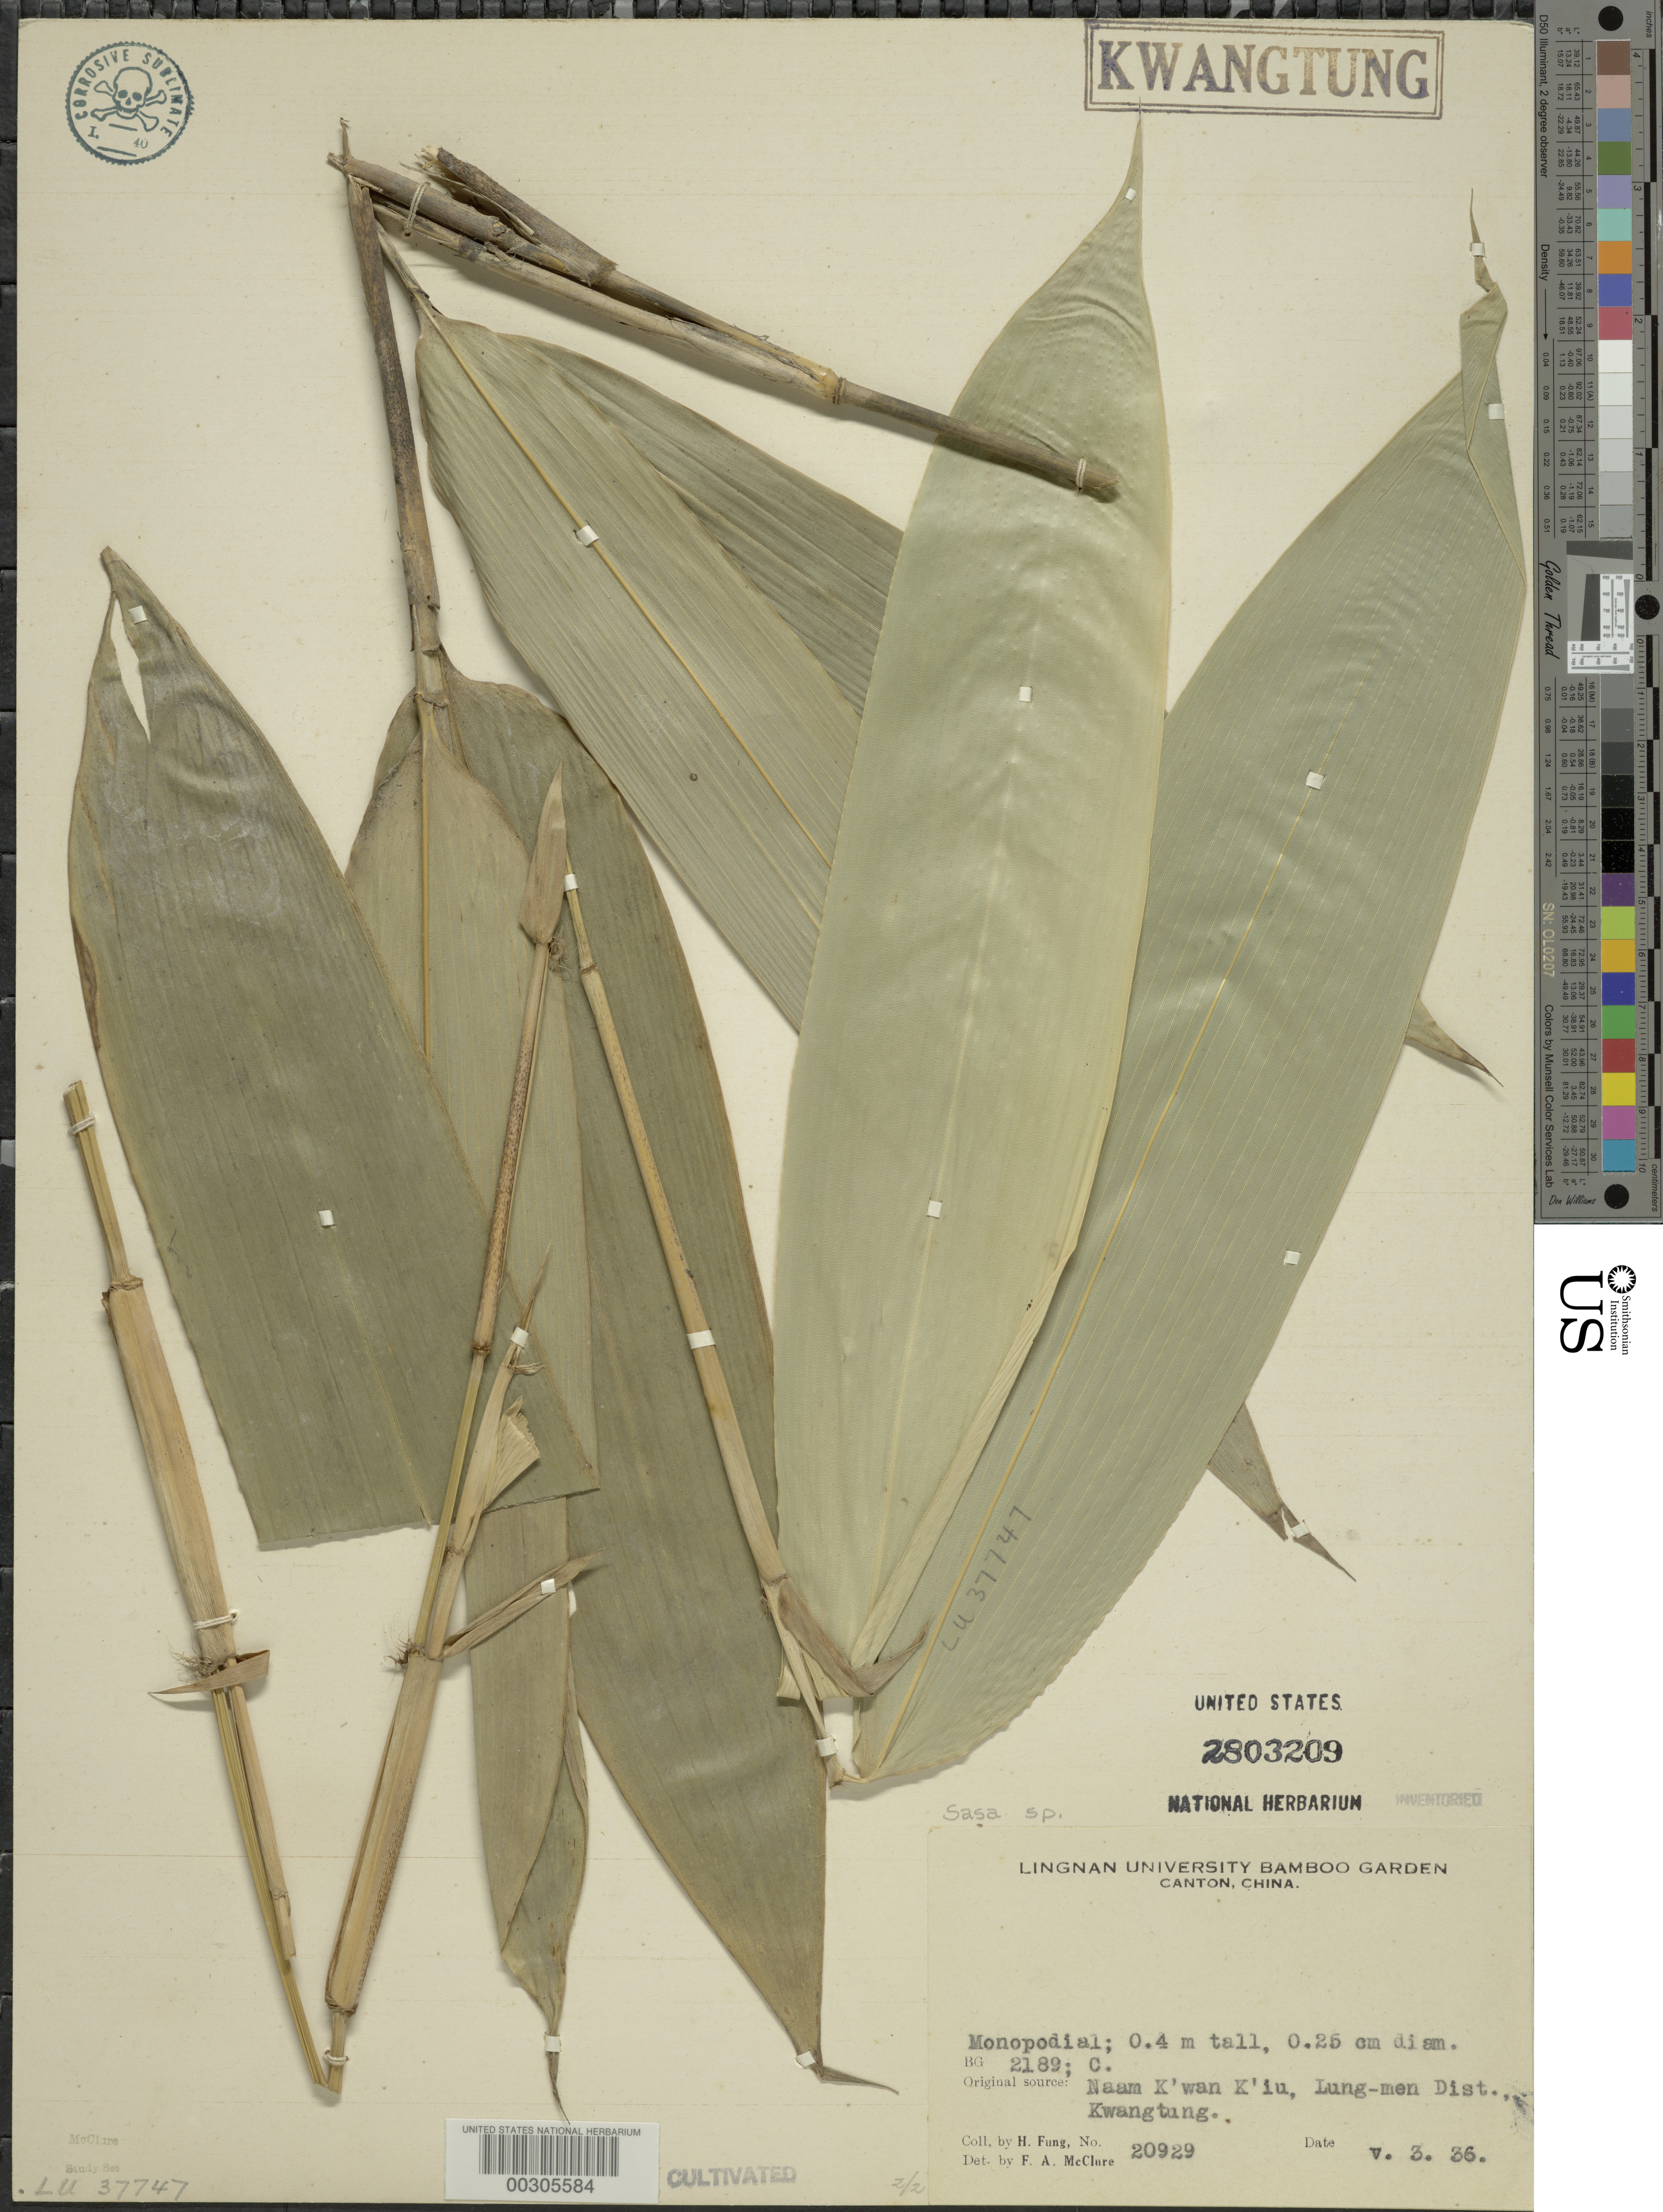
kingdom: Plantae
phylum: Tracheophyta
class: Liliopsida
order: Poales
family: Poaceae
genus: Sasa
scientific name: Sasa sp.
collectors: H. L. Fung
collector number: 20929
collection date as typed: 03 May 1936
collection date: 1936-05-03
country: China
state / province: Guangdong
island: Honam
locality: Lingnan Univ. Bamboo Garden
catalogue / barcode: US 2803209